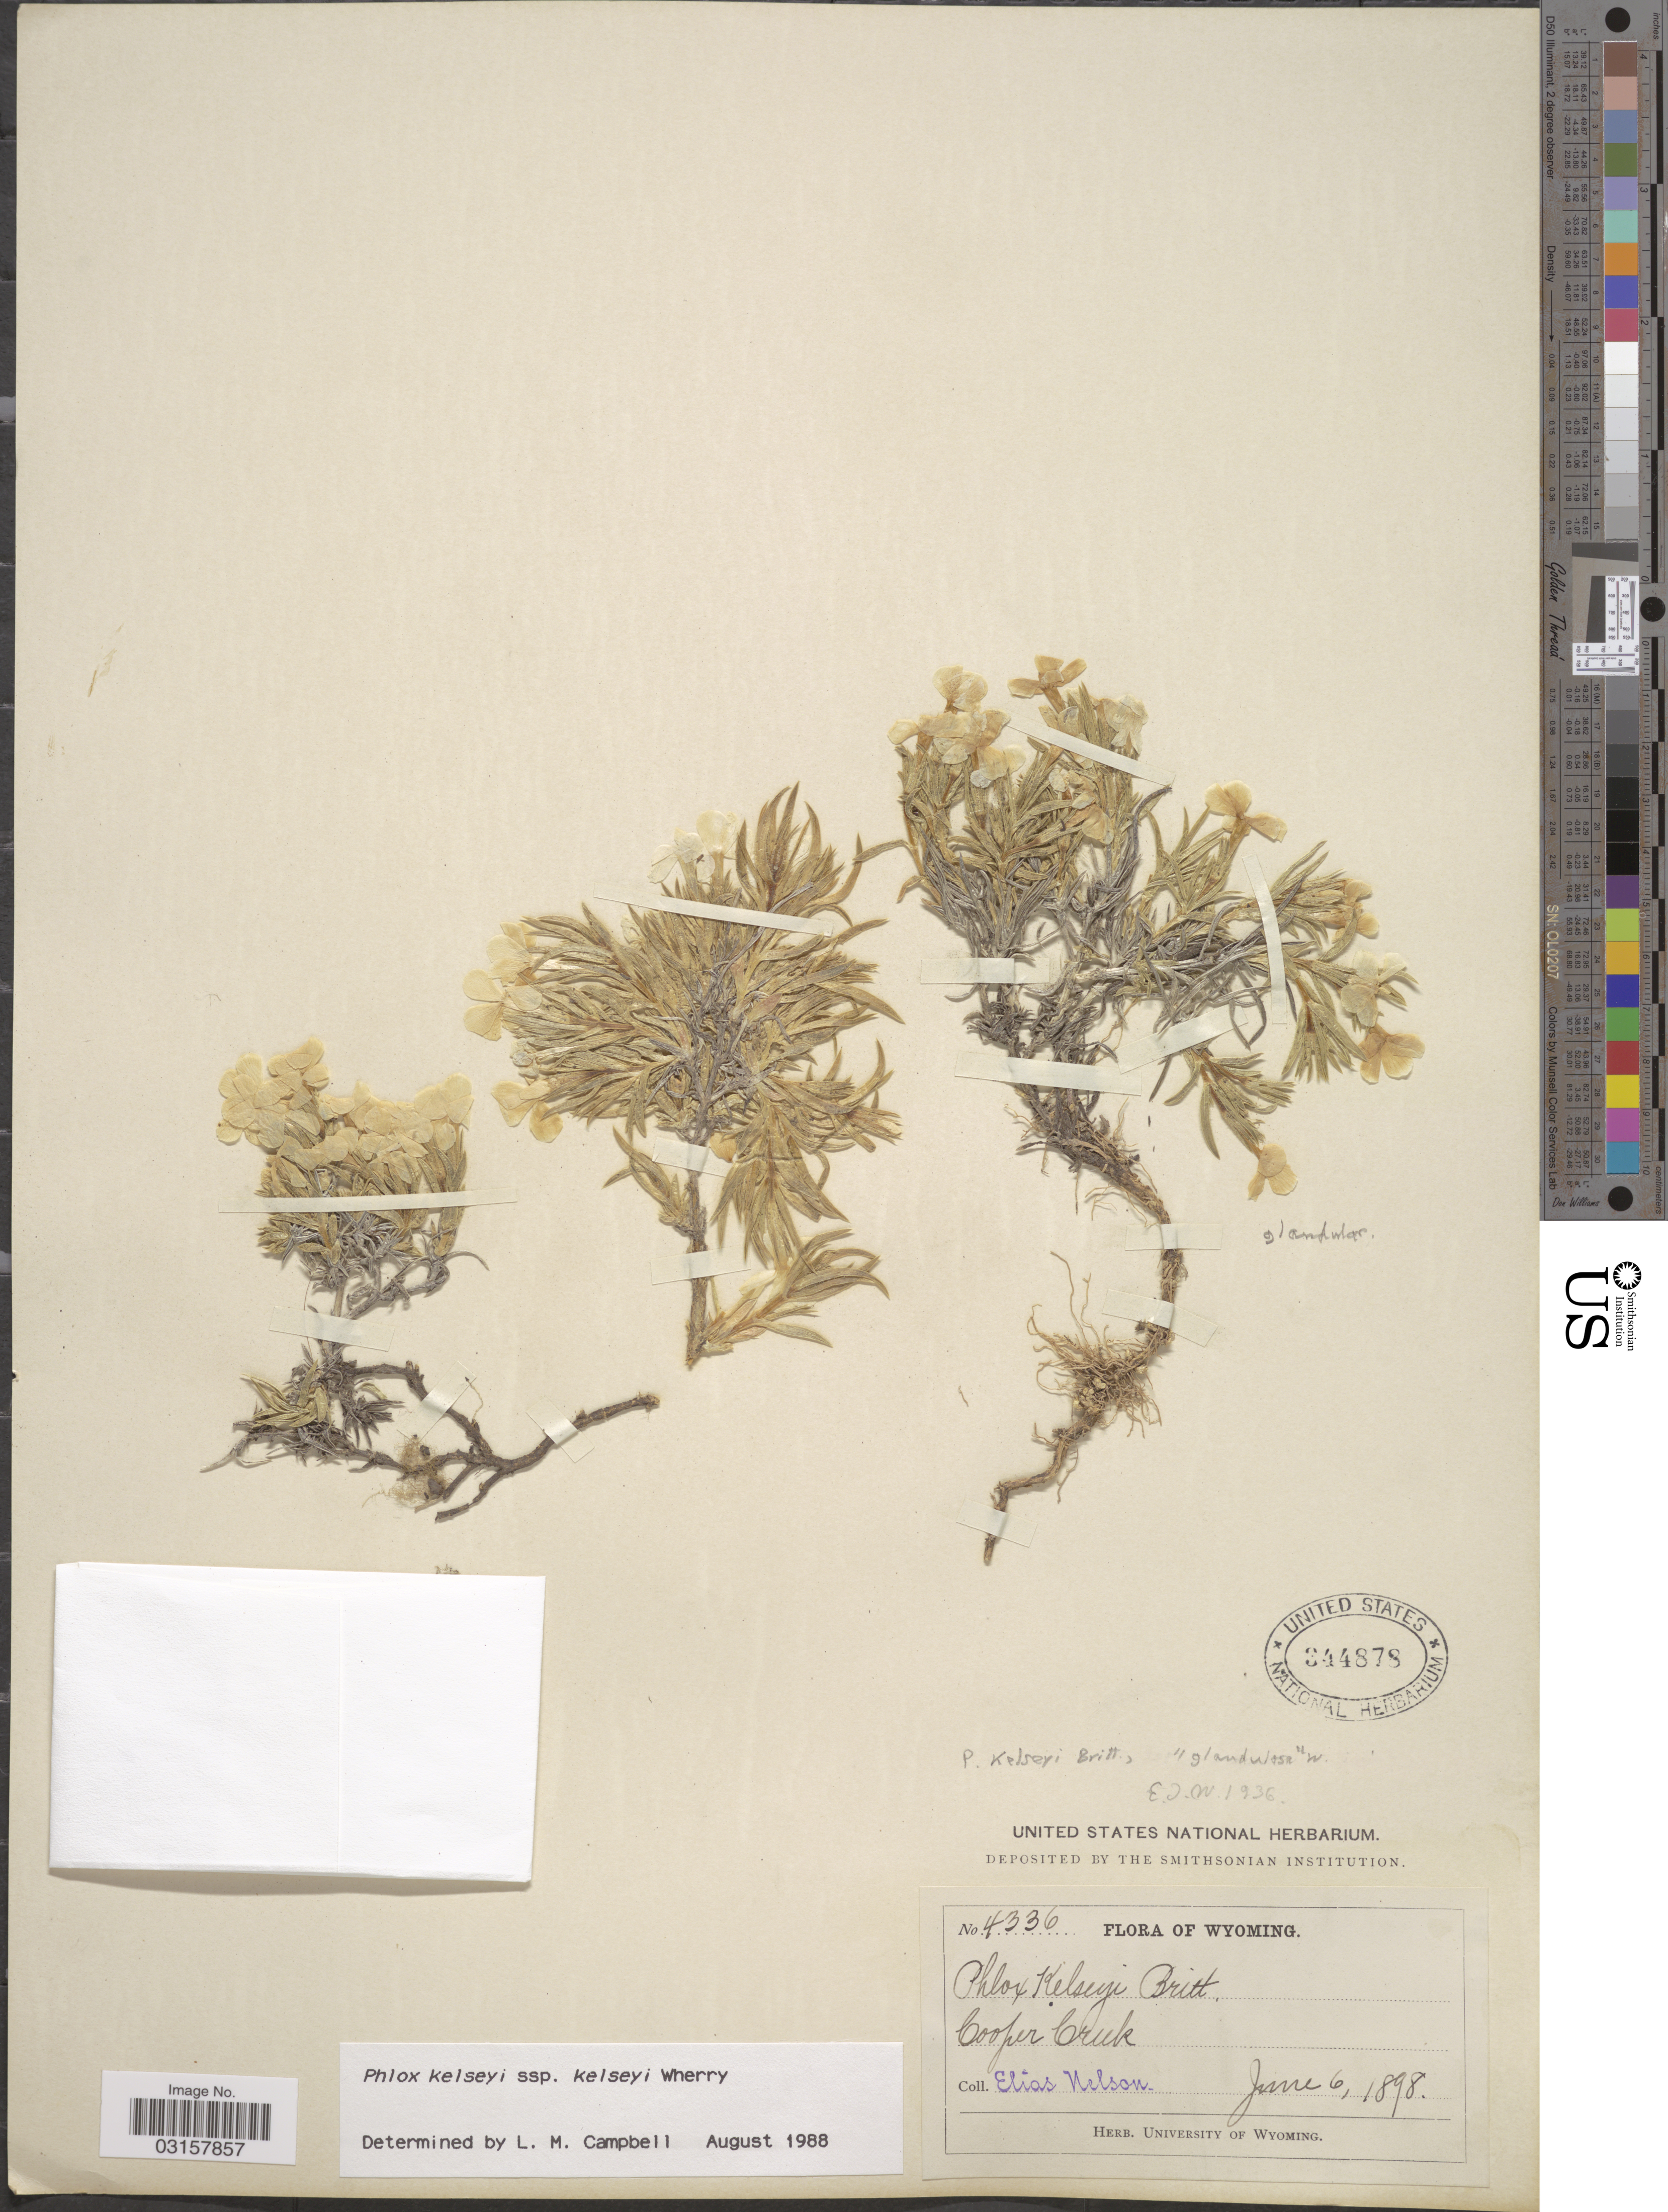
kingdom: Plantae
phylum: Tracheophyta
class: Magnoliopsida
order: Ericales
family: Polemoniaceae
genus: Phlox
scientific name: Phlox kelseyi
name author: Britton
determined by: Mayfield, M. H.; Ferguson, C. J.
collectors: E. Nelson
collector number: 4336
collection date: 1898-06-06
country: United States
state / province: Wyoming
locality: Cooper Creek.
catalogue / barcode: US 344878